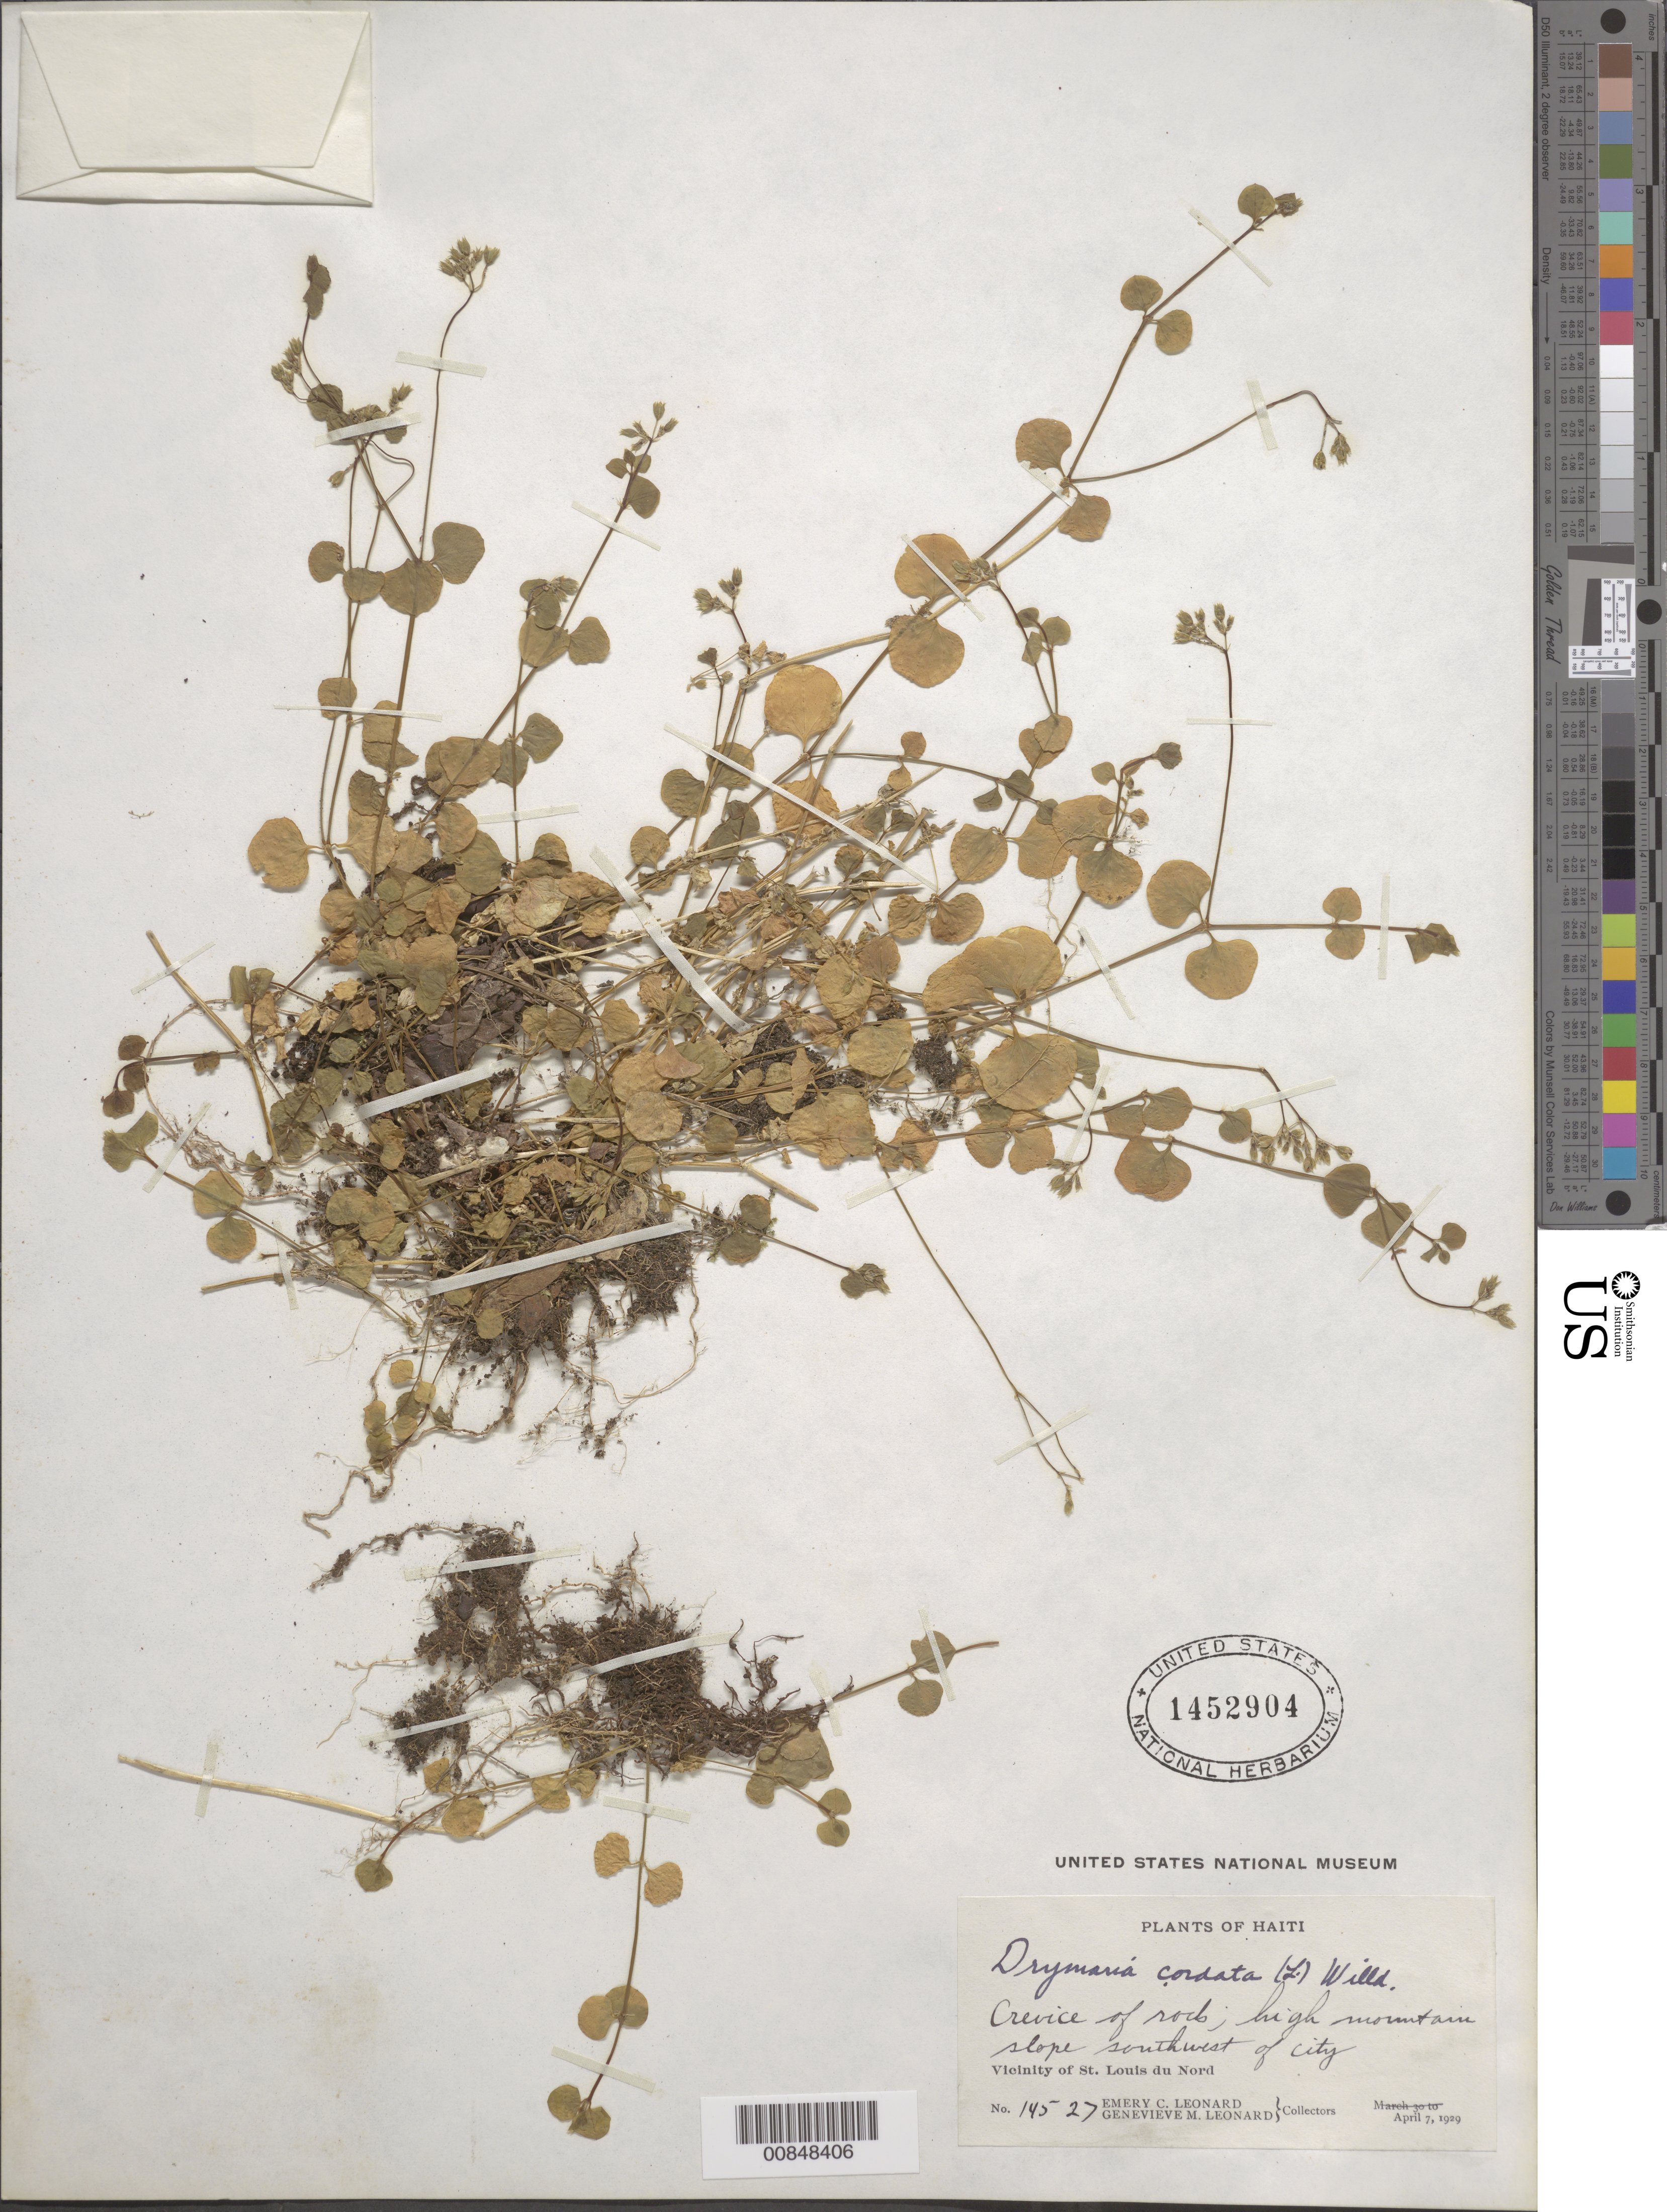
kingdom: Plantae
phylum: Tracheophyta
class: Magnoliopsida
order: Caryophyllales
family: Caryophyllaceae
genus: Drymaria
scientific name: Drymaria cordata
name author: (L.) Willd. ex Schult.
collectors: E. C. Leonard & G. M. Leonard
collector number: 14527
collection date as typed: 07 Apr 1929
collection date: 1929-04-07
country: Haiti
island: Hispaniola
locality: Vicinity of St. Louis du Nord. High mountain slope southwest of city.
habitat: Crevice of rocks. High mountain slope.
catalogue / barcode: US 1452904